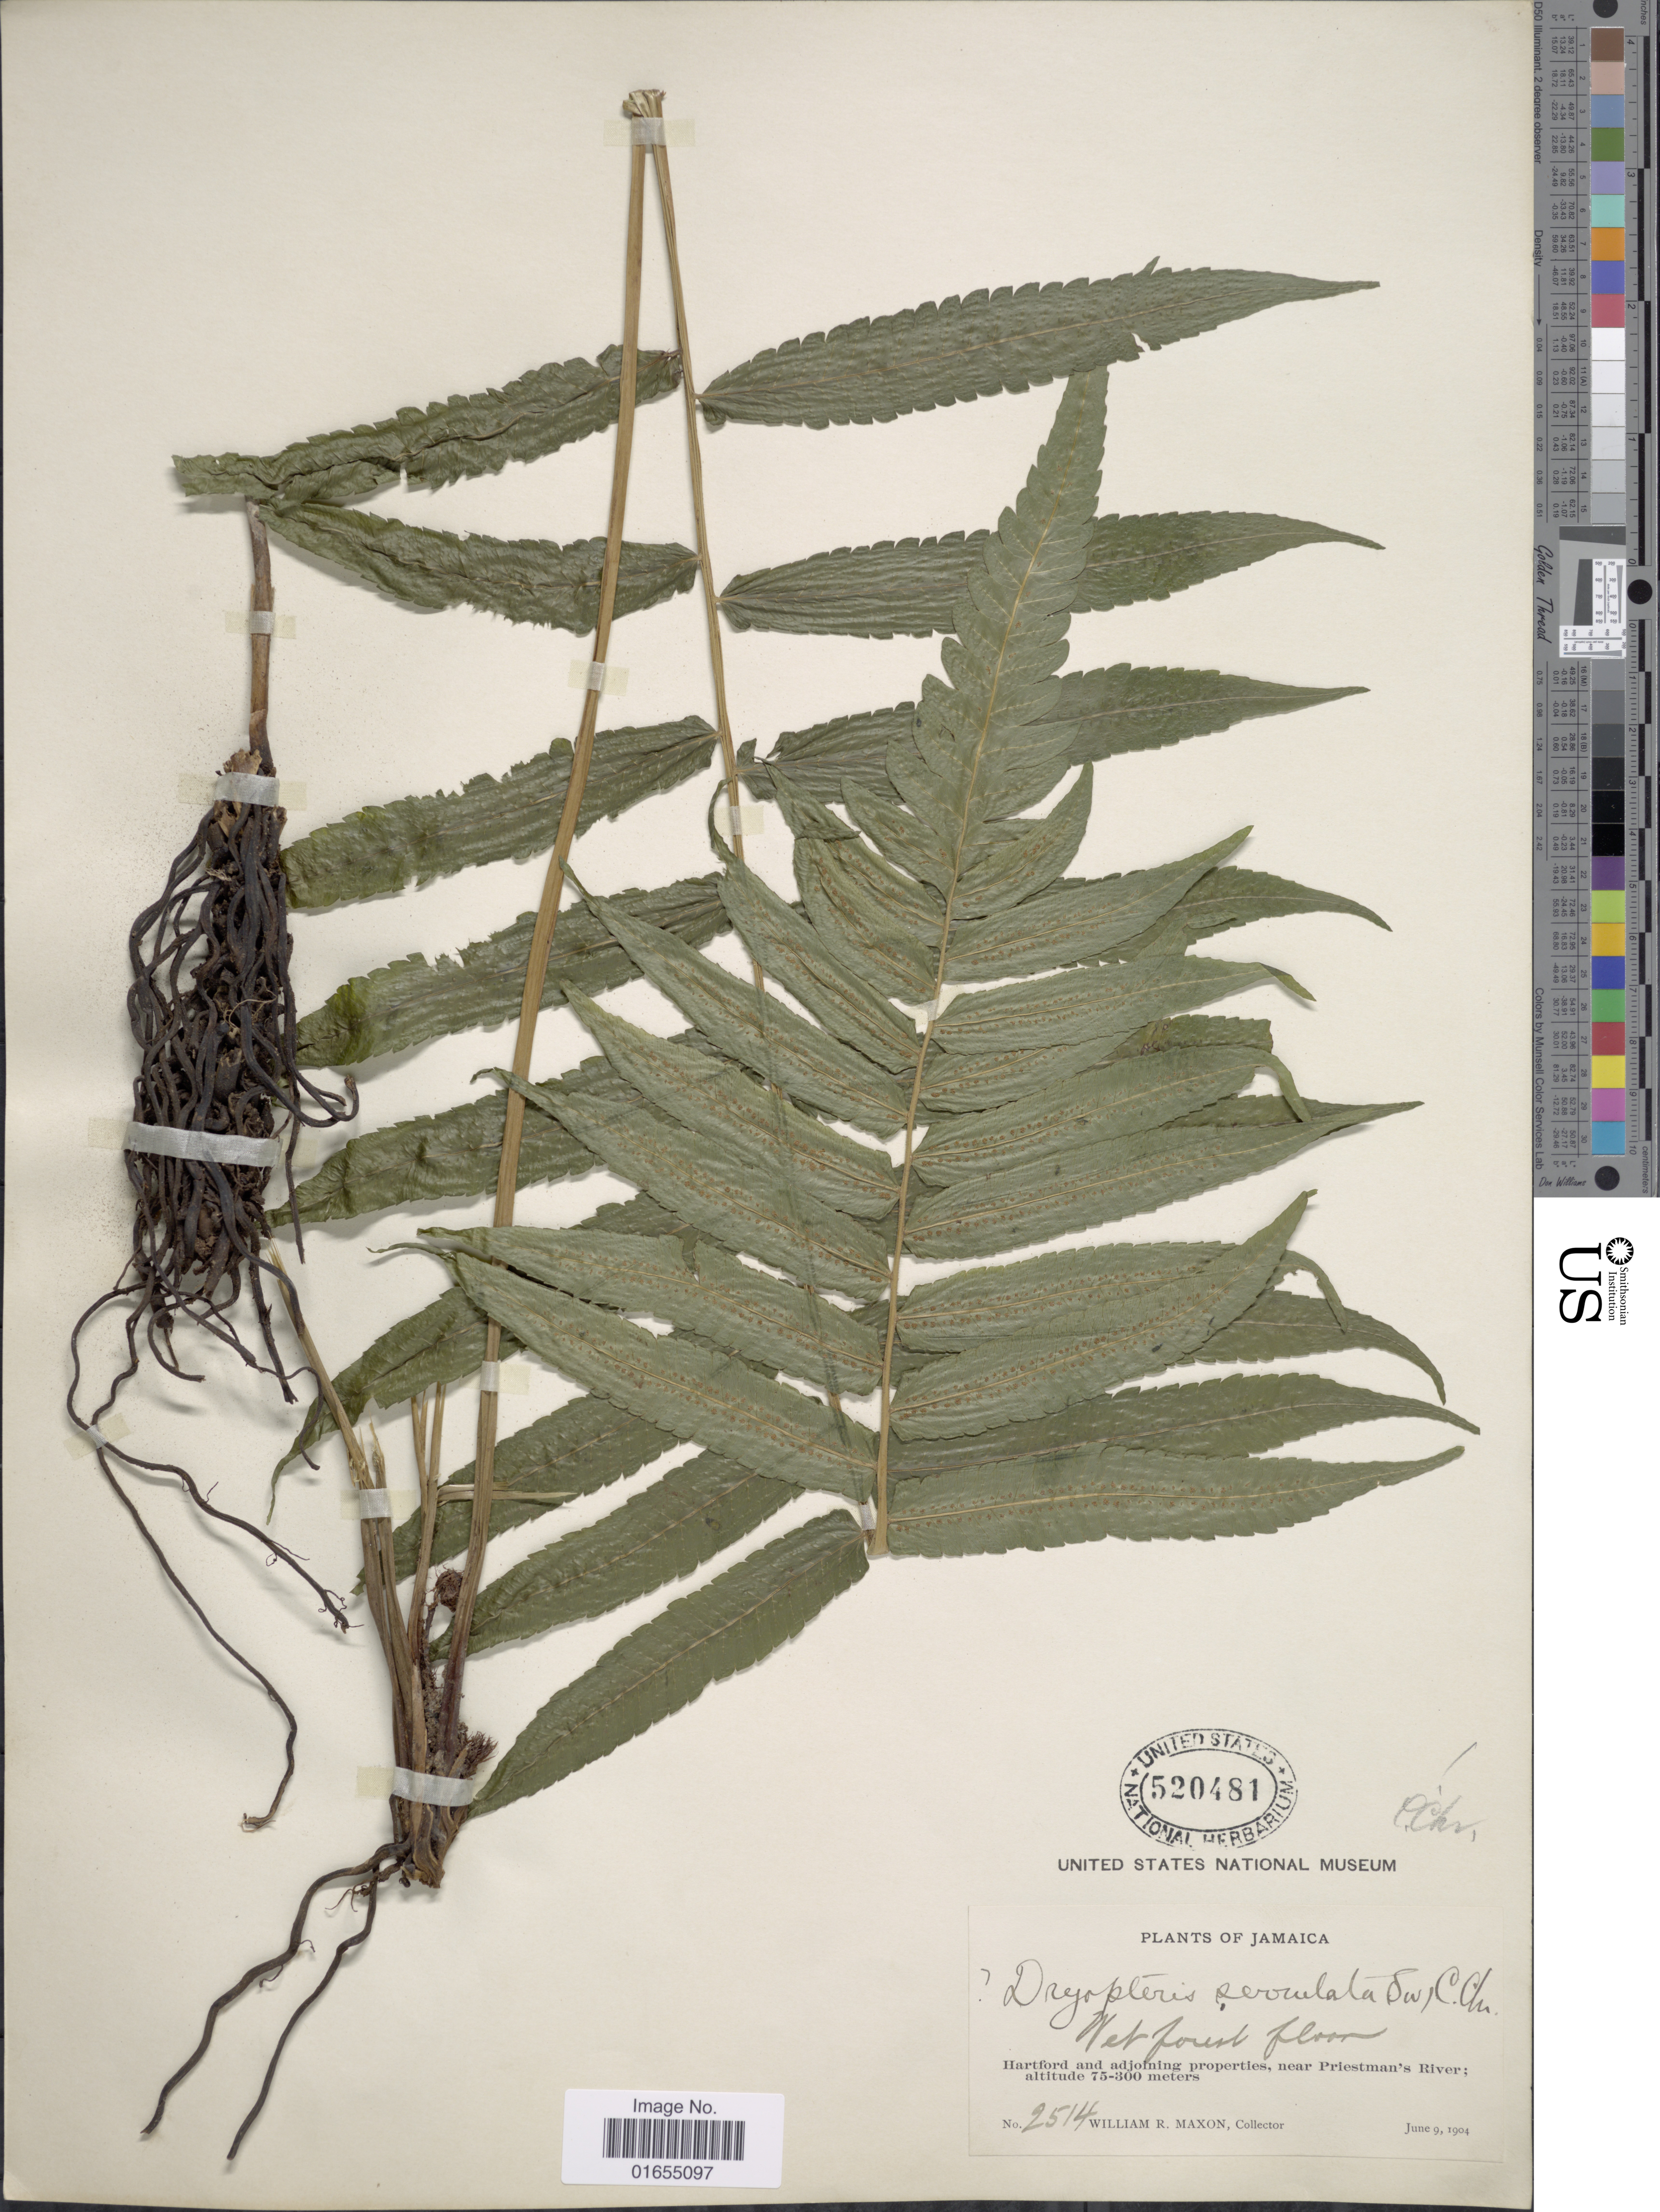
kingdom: Plantae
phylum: Tracheophyta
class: Polypodiopsida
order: Polypodiales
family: Thelypteridaceae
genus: Goniopteris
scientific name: Goniopteris serrulata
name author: (Sw.) J. Sm.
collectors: W. R. Maxon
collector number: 2514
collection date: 1904-06-09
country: Jamaica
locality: Hartford and adjoining properties, near Priestman's River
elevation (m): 75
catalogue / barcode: US 520481